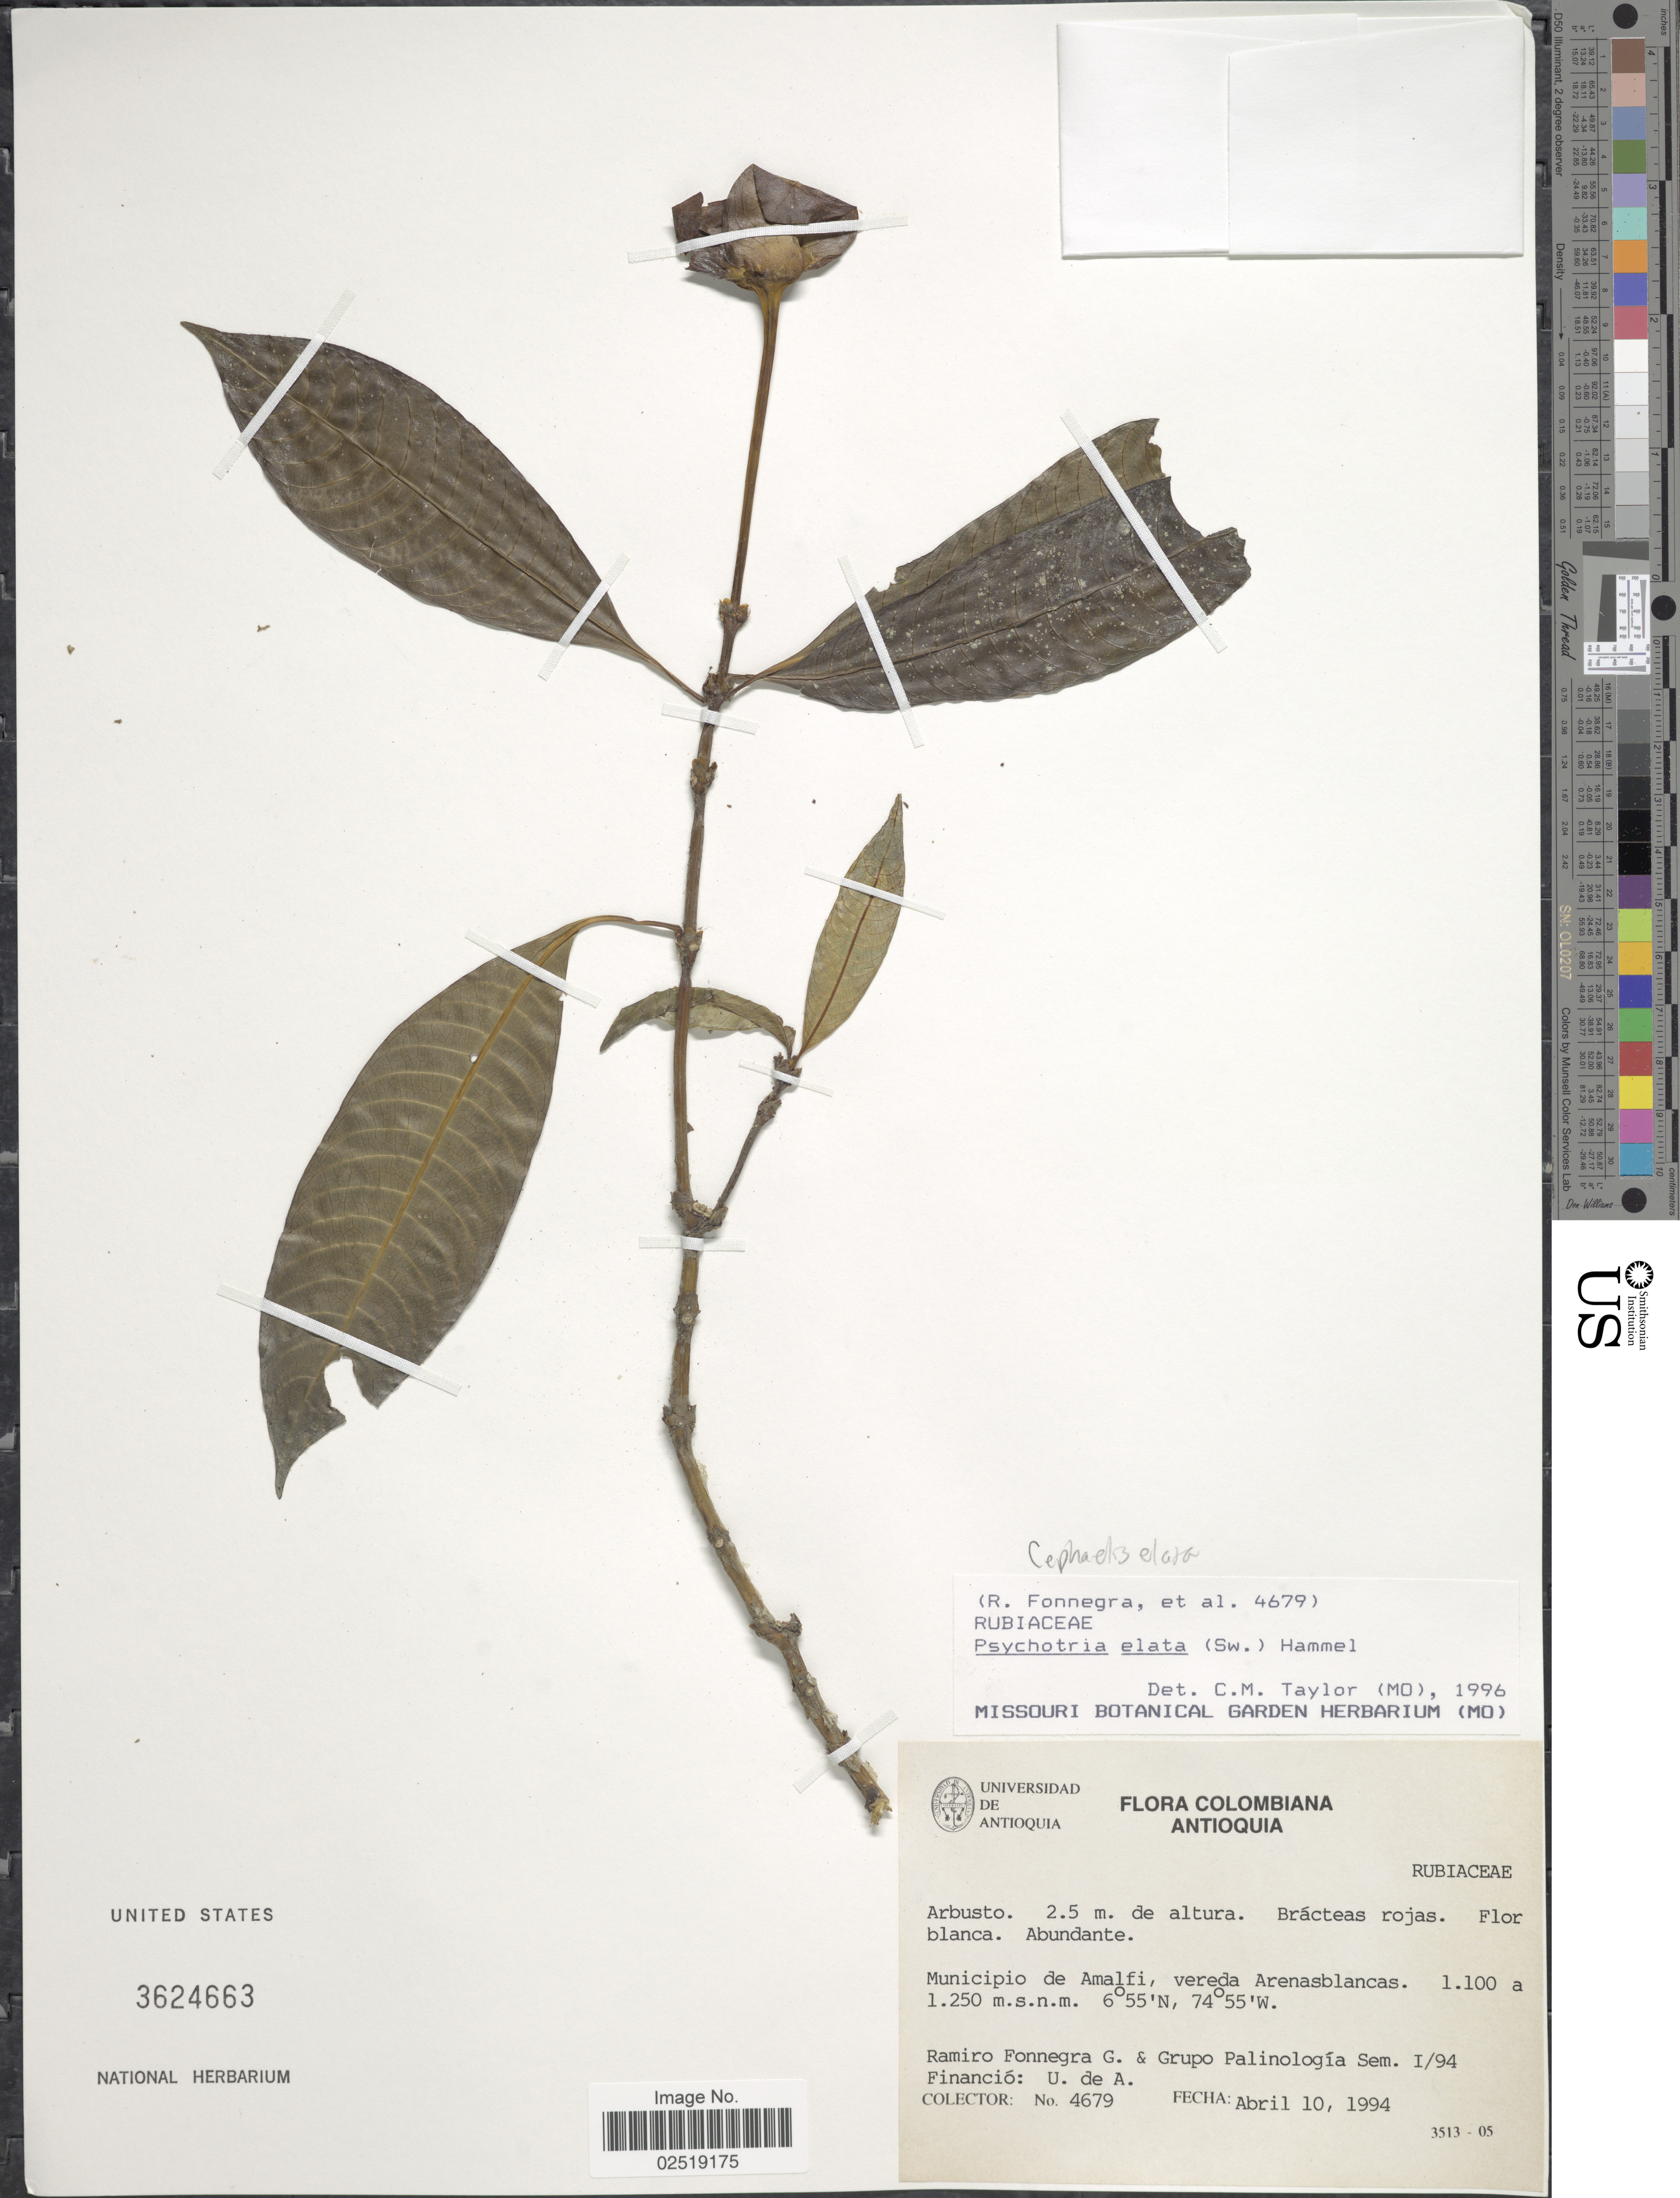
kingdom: Plantae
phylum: Tracheophyta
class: Magnoliopsida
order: Gentianales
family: Rubiaceae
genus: Psychotria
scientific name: Psychotria elata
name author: (Sw.) Hammel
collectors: R. Fonnegra G. & Grupo Palinología Sem. I/94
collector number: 4679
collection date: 1994-04-10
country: Colombia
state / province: Antioquia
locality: Municipio de Amalfi, vereda Arenasblancas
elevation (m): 1100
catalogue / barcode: US 3624663